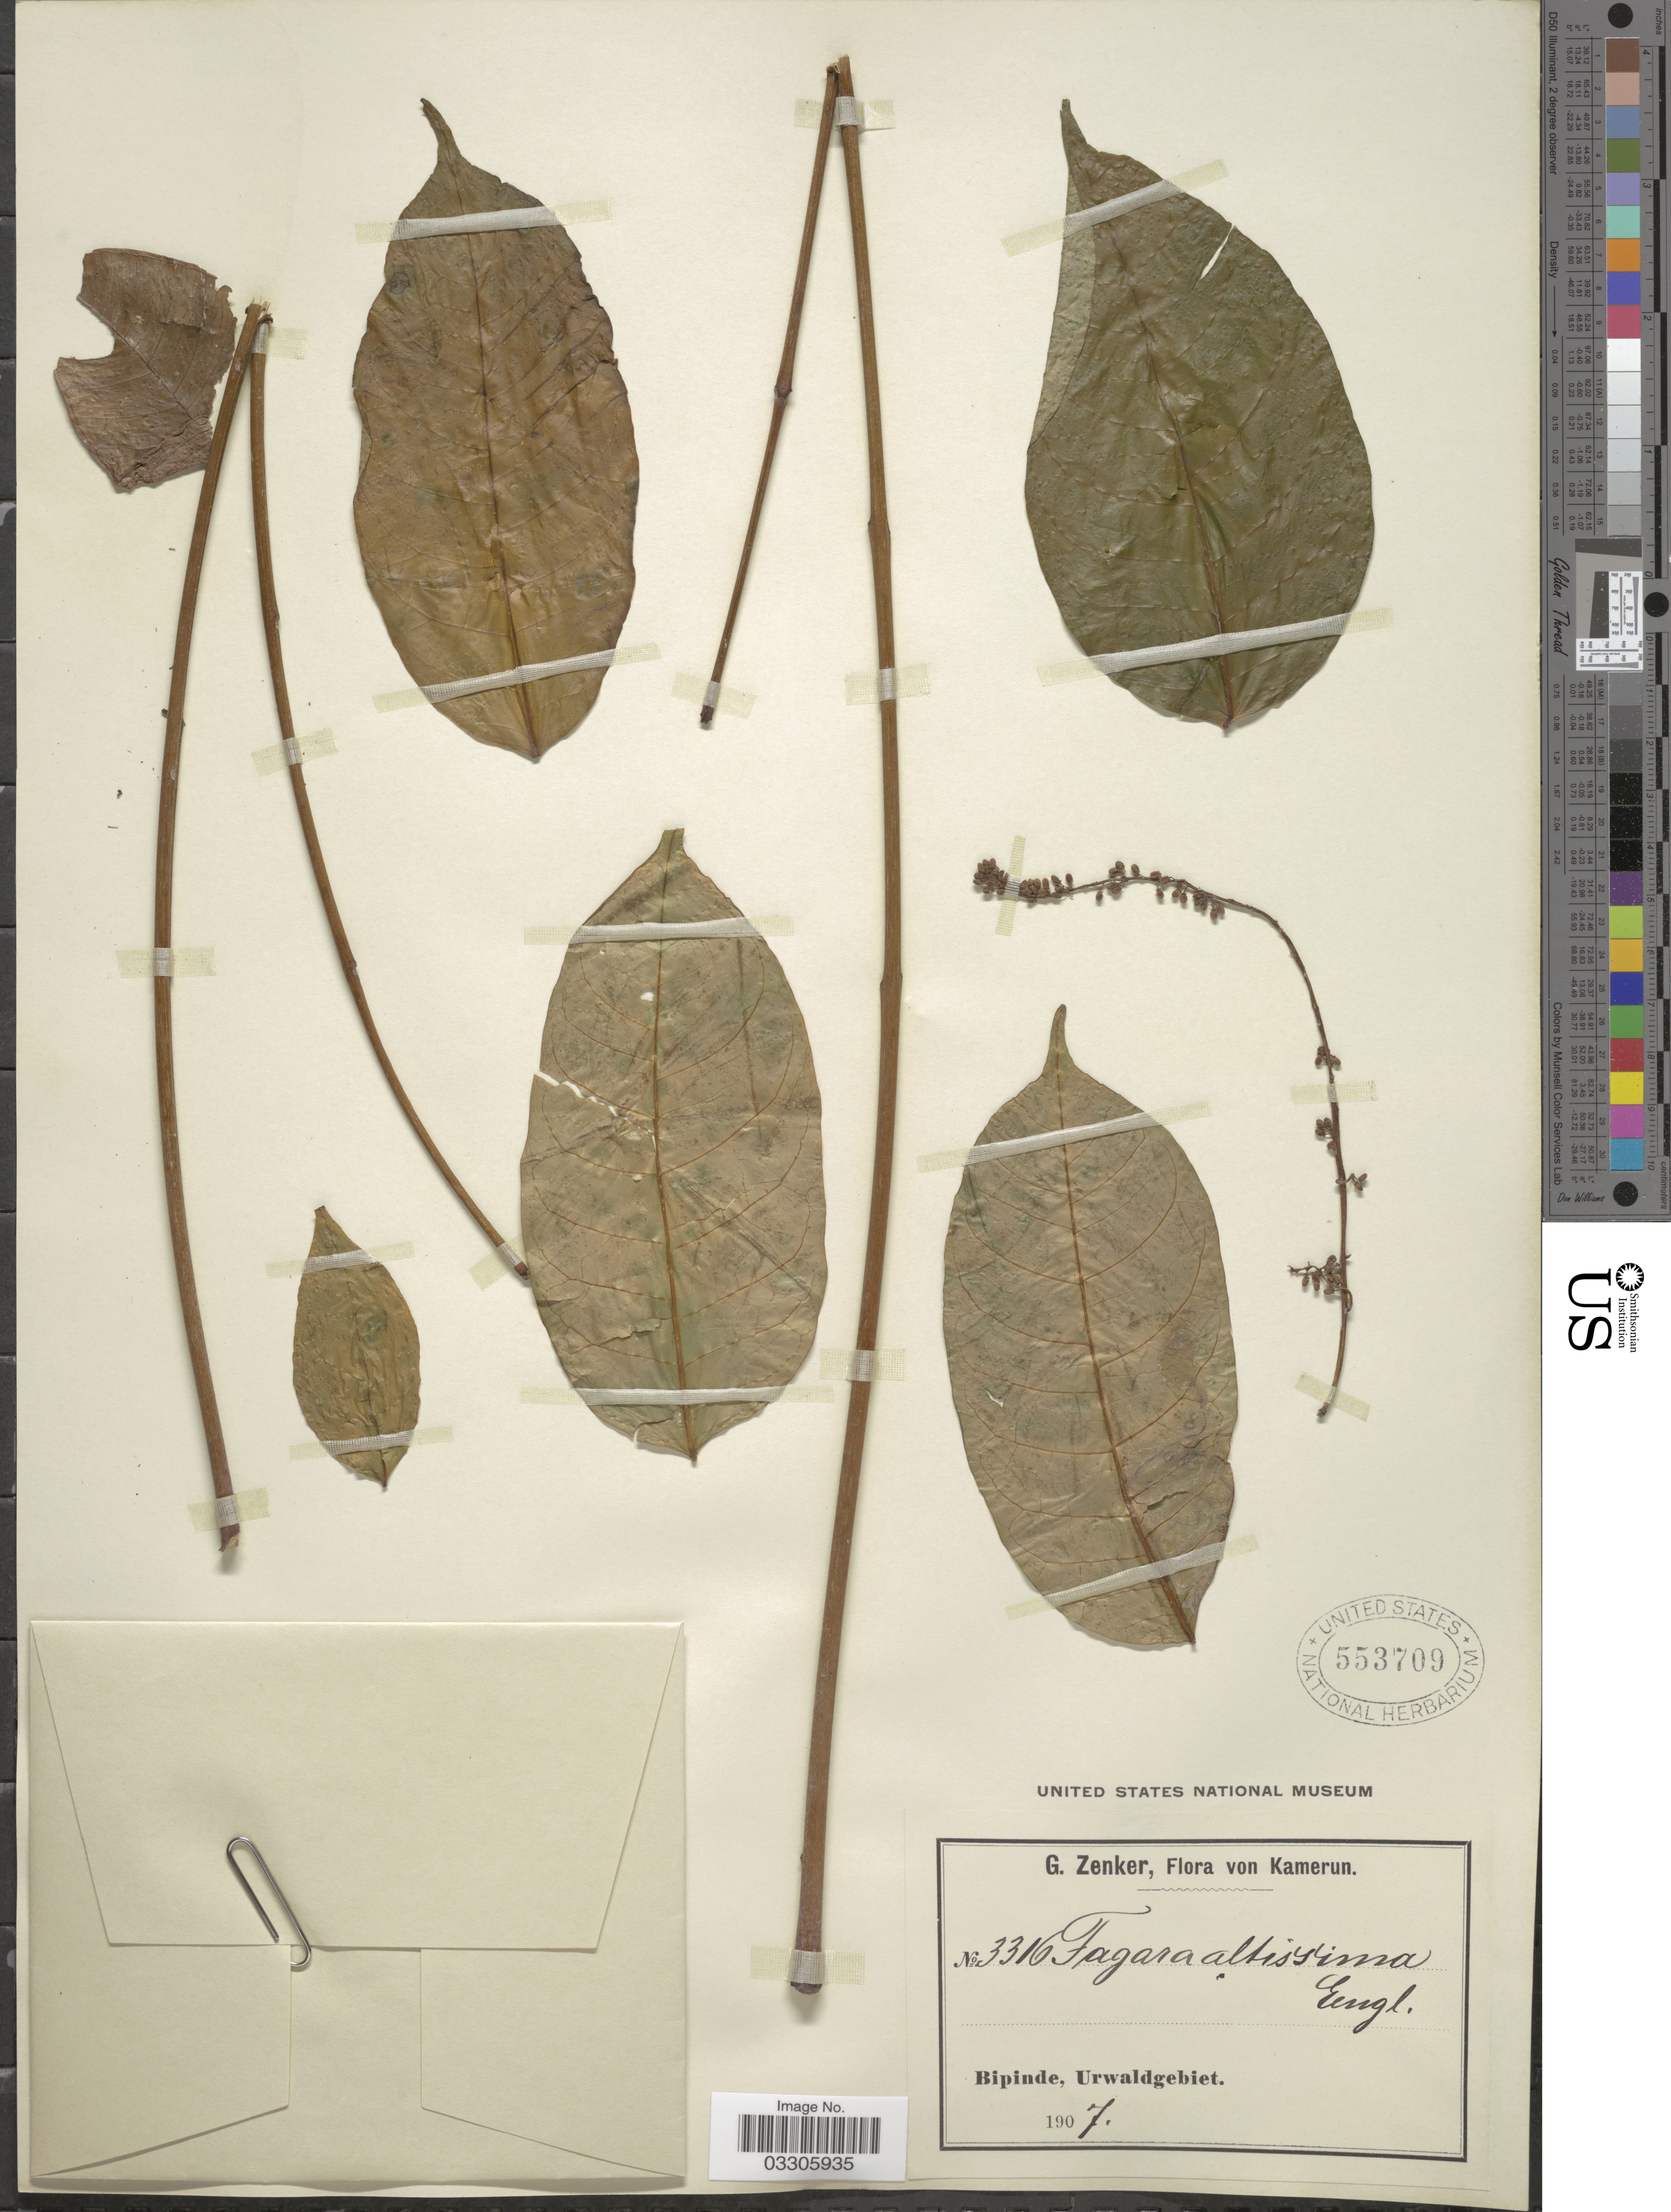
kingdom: Plantae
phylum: Tracheophyta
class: Magnoliopsida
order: Sapindales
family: Rutaceae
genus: Fagara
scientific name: Fagara altissima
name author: Engl.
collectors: G. A. Zenker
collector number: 3316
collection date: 1907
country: Cameroon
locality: Kamerun, Bipinde, Urwaldgebiet.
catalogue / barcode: US 553709